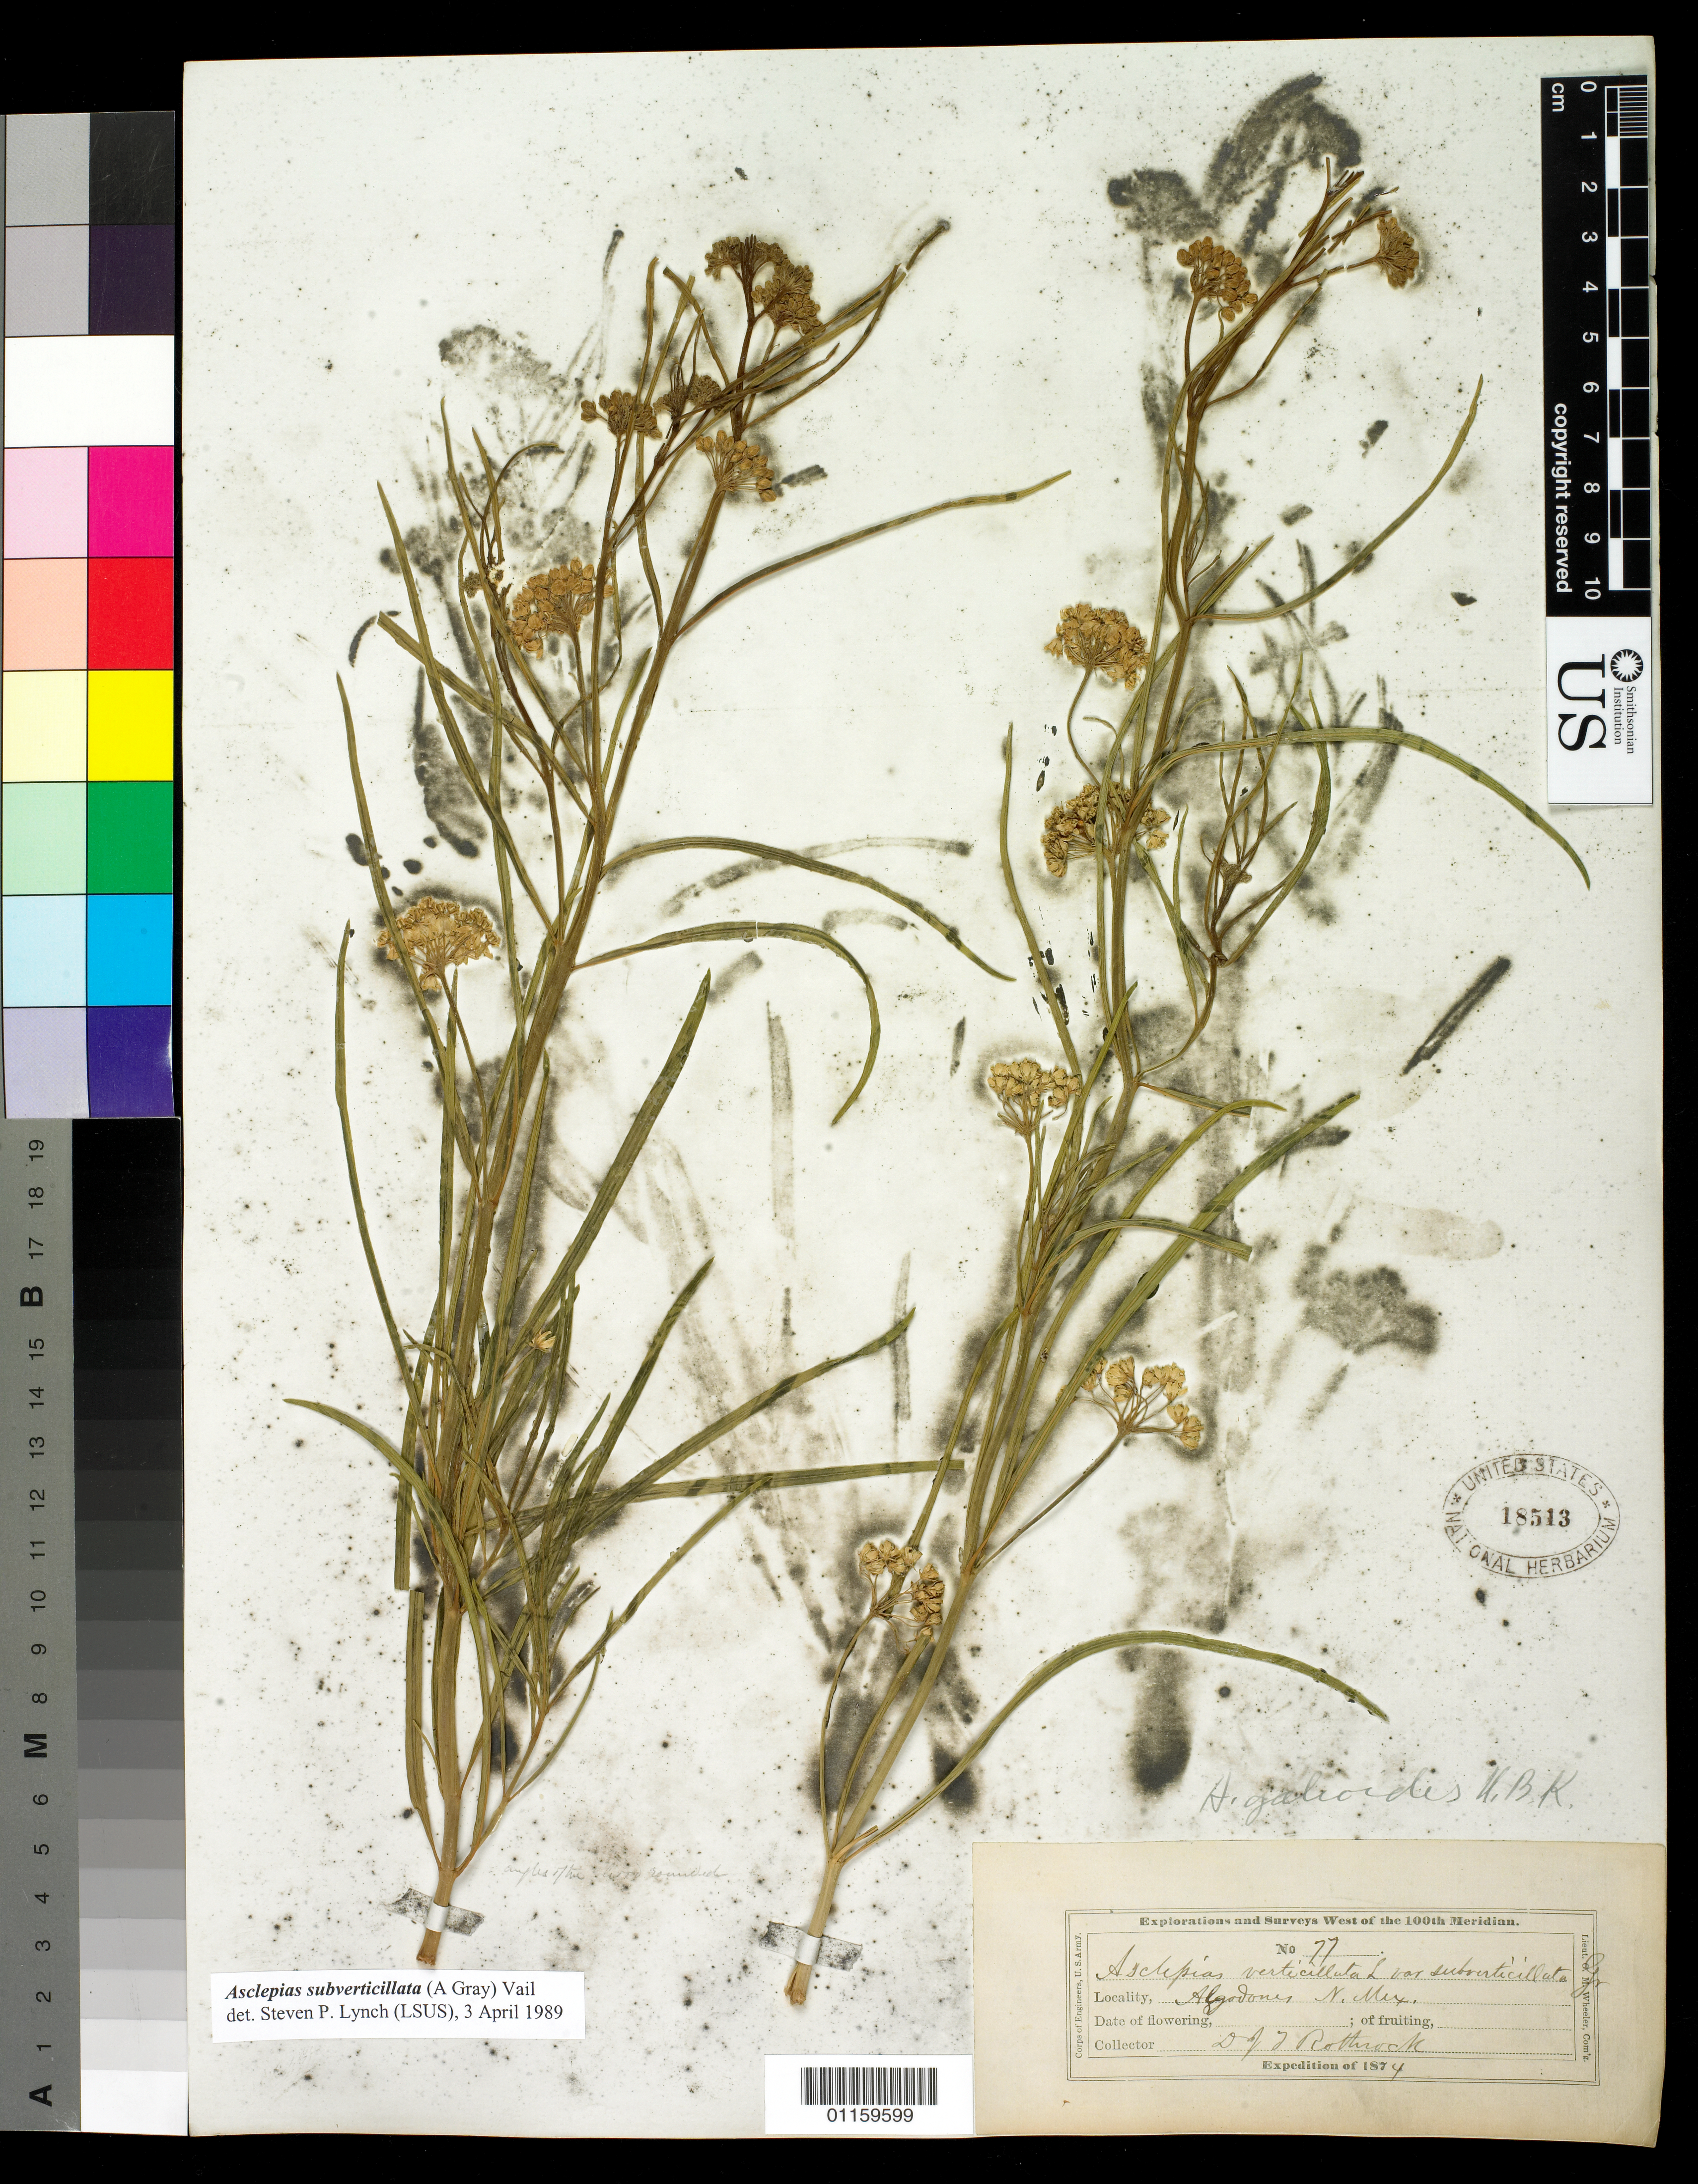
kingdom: Plantae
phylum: Tracheophyta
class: Magnoliopsida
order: Gentianales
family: Apocynaceae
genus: Asclepias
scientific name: Asclepias subverticillata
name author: (A. Gray) Vail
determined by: Lynch, S.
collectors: J. T. Rothrock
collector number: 27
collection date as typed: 1874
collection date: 1874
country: United States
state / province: New Mexico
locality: Algodones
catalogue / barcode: US 18513